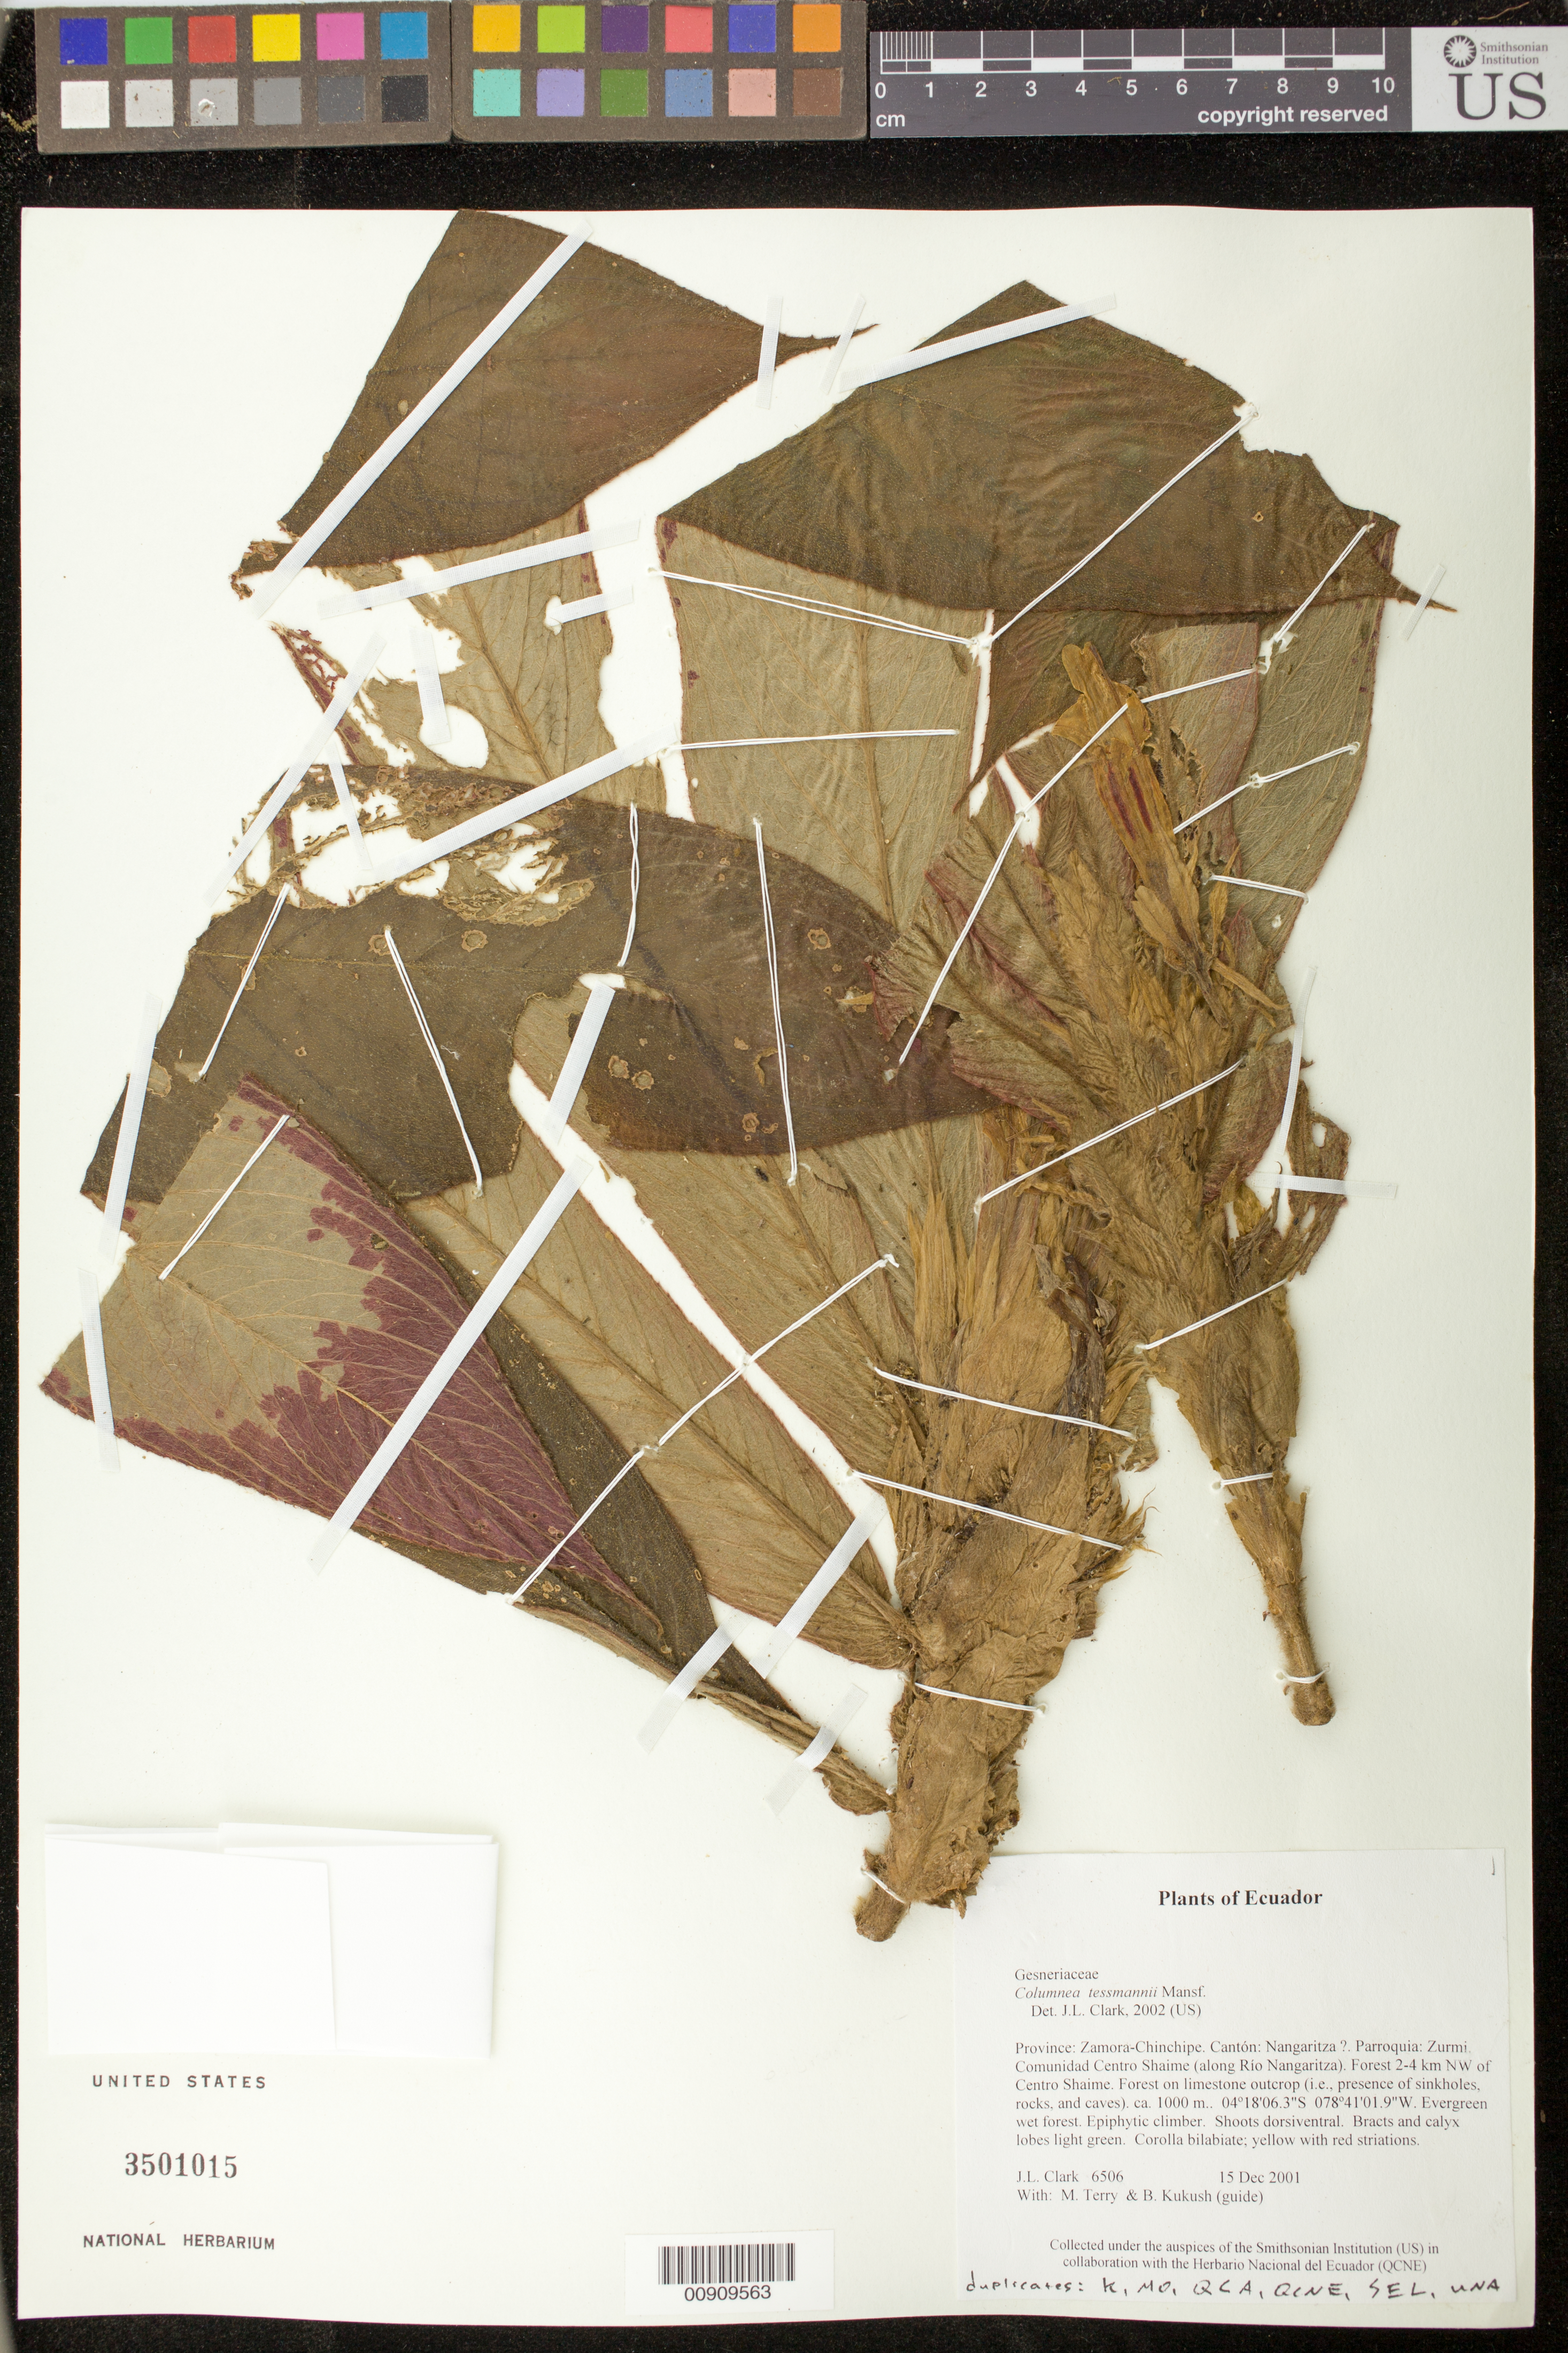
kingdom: Plantae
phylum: Tracheophyta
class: Magnoliopsida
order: Lamiales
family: Gesneriaceae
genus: Columnea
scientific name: Columnea tessmannii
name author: Mansf.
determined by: Clark, J. L., (SEL), The Marie Selby Botanical Garden (UNITED STATES)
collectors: J. L. Clark, M. Terry & B. Kukush (guide)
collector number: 6506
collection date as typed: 15 Dec 2001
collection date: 2001-12-15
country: Ecuador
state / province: Zamora-Chinchipe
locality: Nangaritza. Parroquia: Zurmi. Comunidad Centro Shaime (along Río Nangaritza). Forest 2-4 km NW of Centro Shaime. Forest on limestone outcrop (i.e., presence of sinkholes, rocks, and caves).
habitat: Evergreen wet forest.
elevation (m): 1000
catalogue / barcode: US 3501015